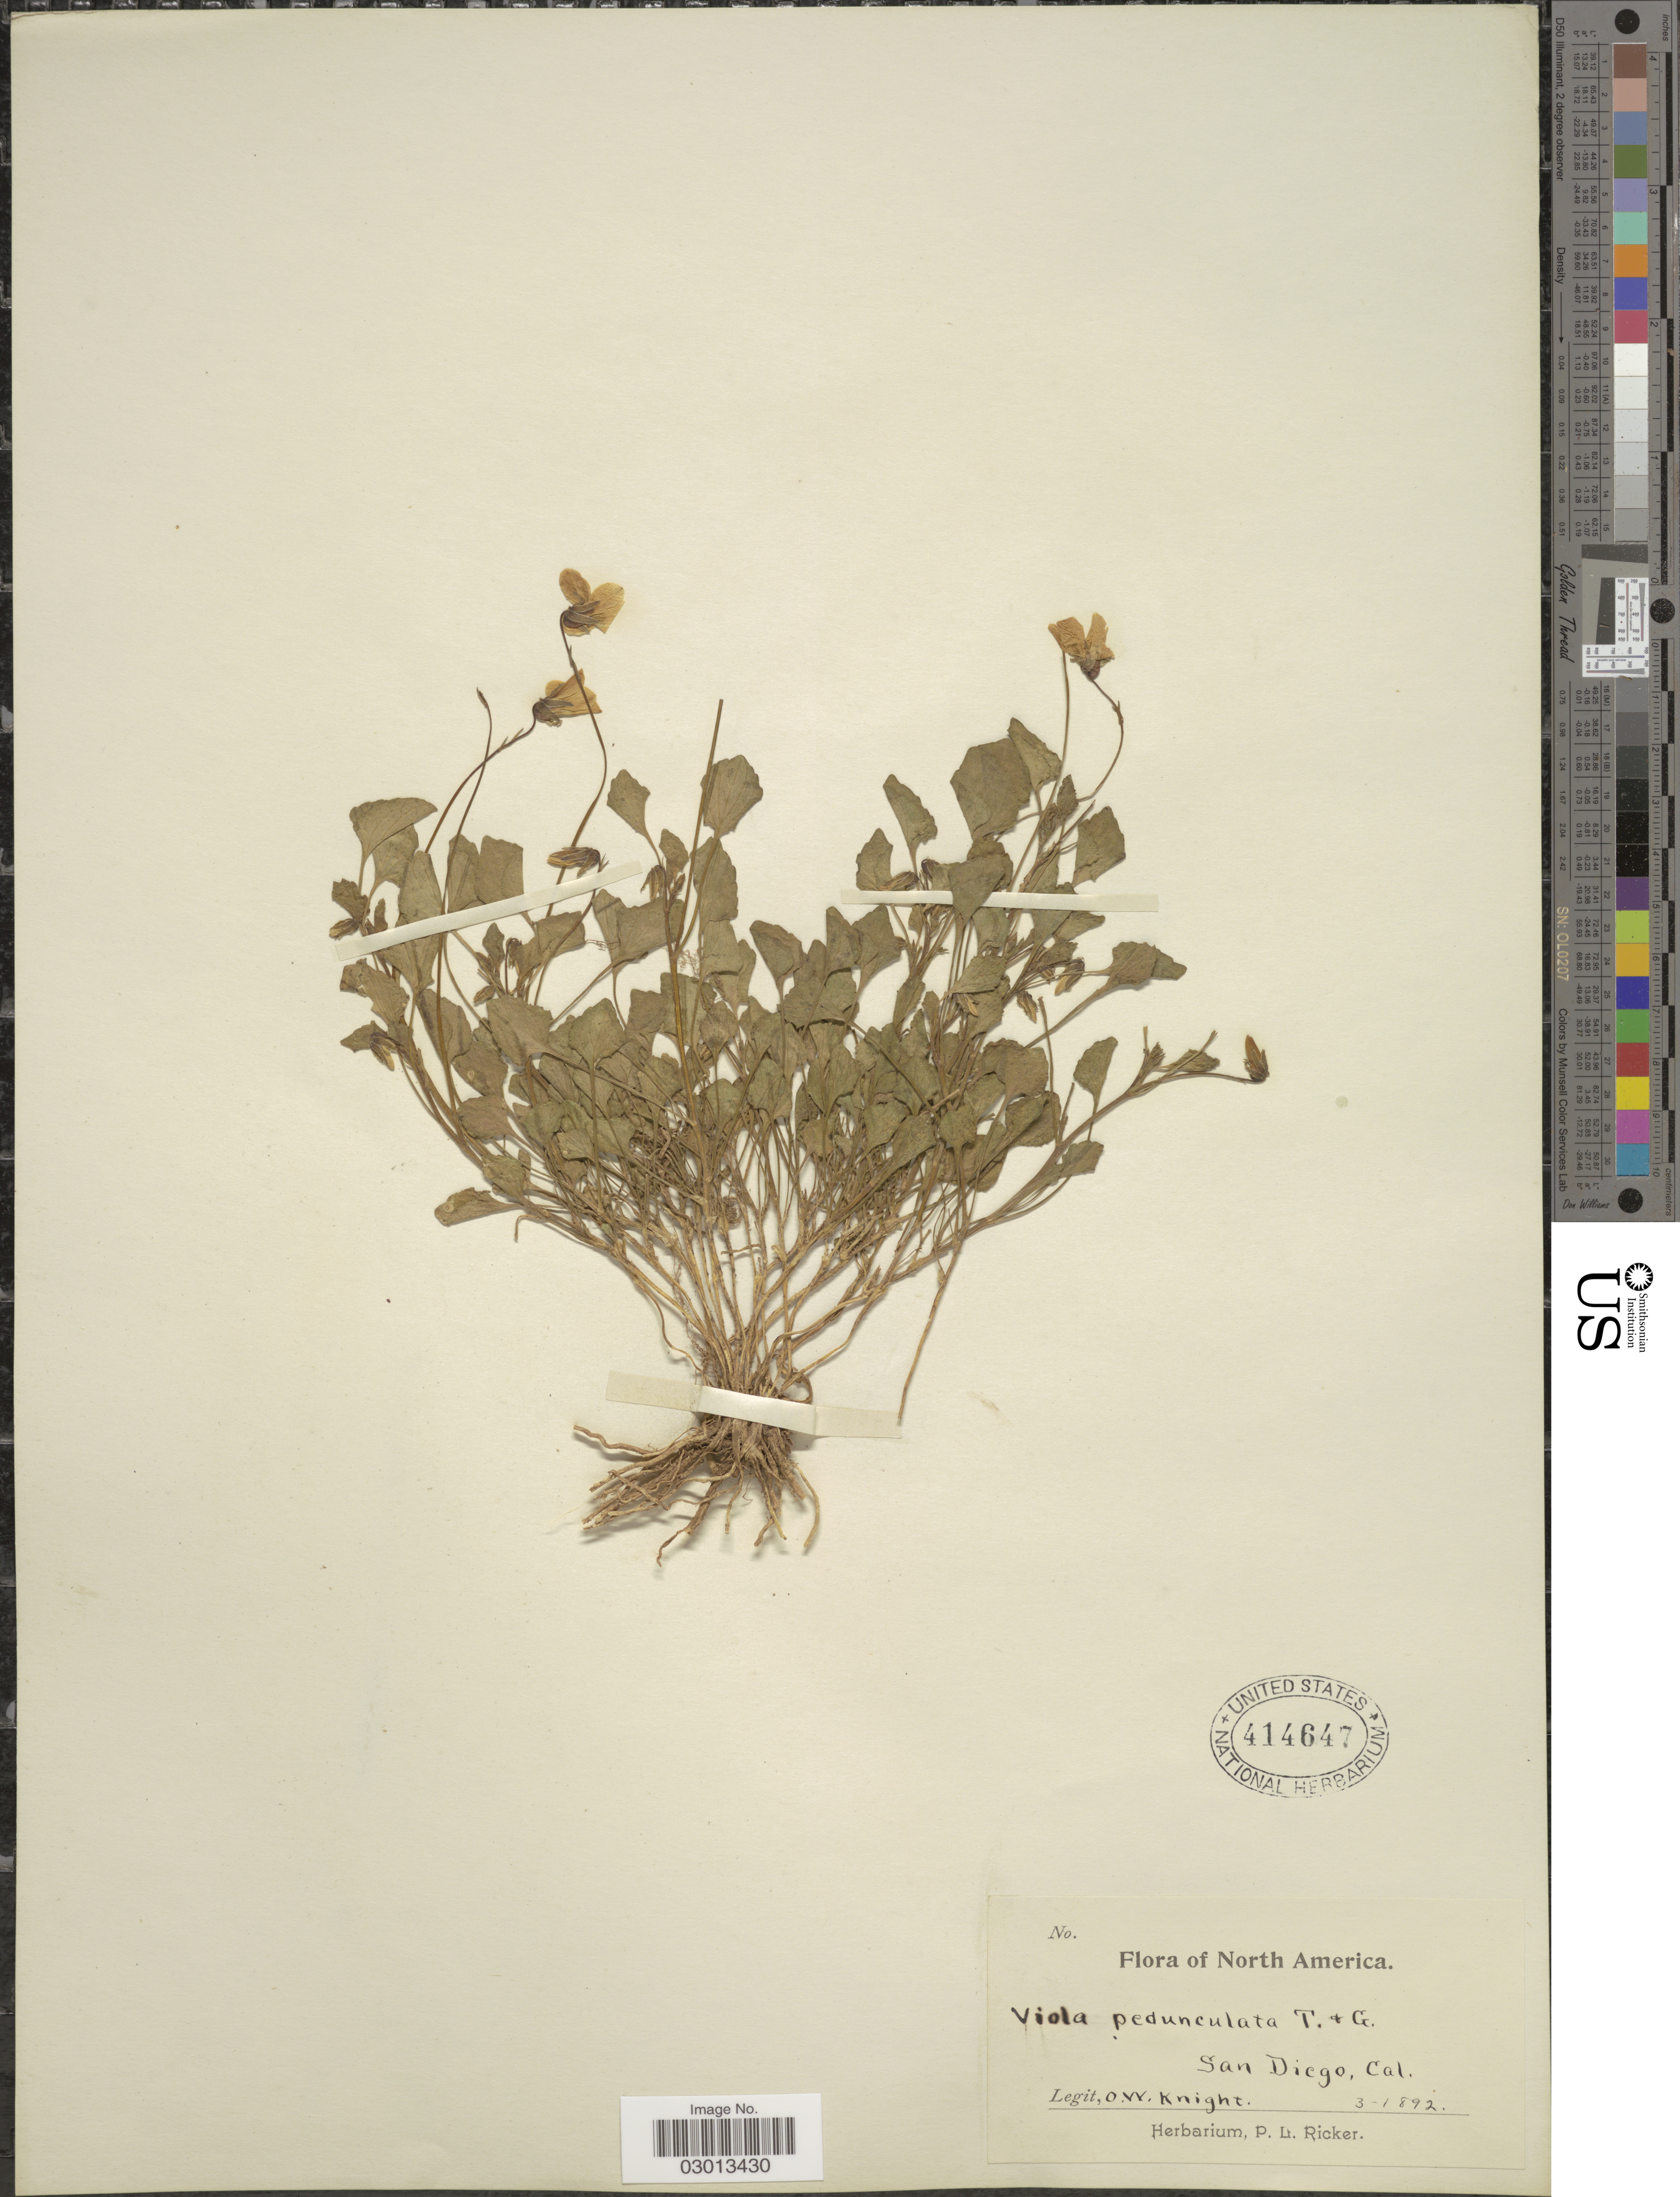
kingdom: Plantae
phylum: Tracheophyta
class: Magnoliopsida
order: Malpighiales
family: Violaceae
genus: Viola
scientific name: Viola pedunculata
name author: Torr. & A. Gray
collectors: O. Knight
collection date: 1892-03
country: United States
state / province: California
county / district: San Diego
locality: San Diego.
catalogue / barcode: US 414647